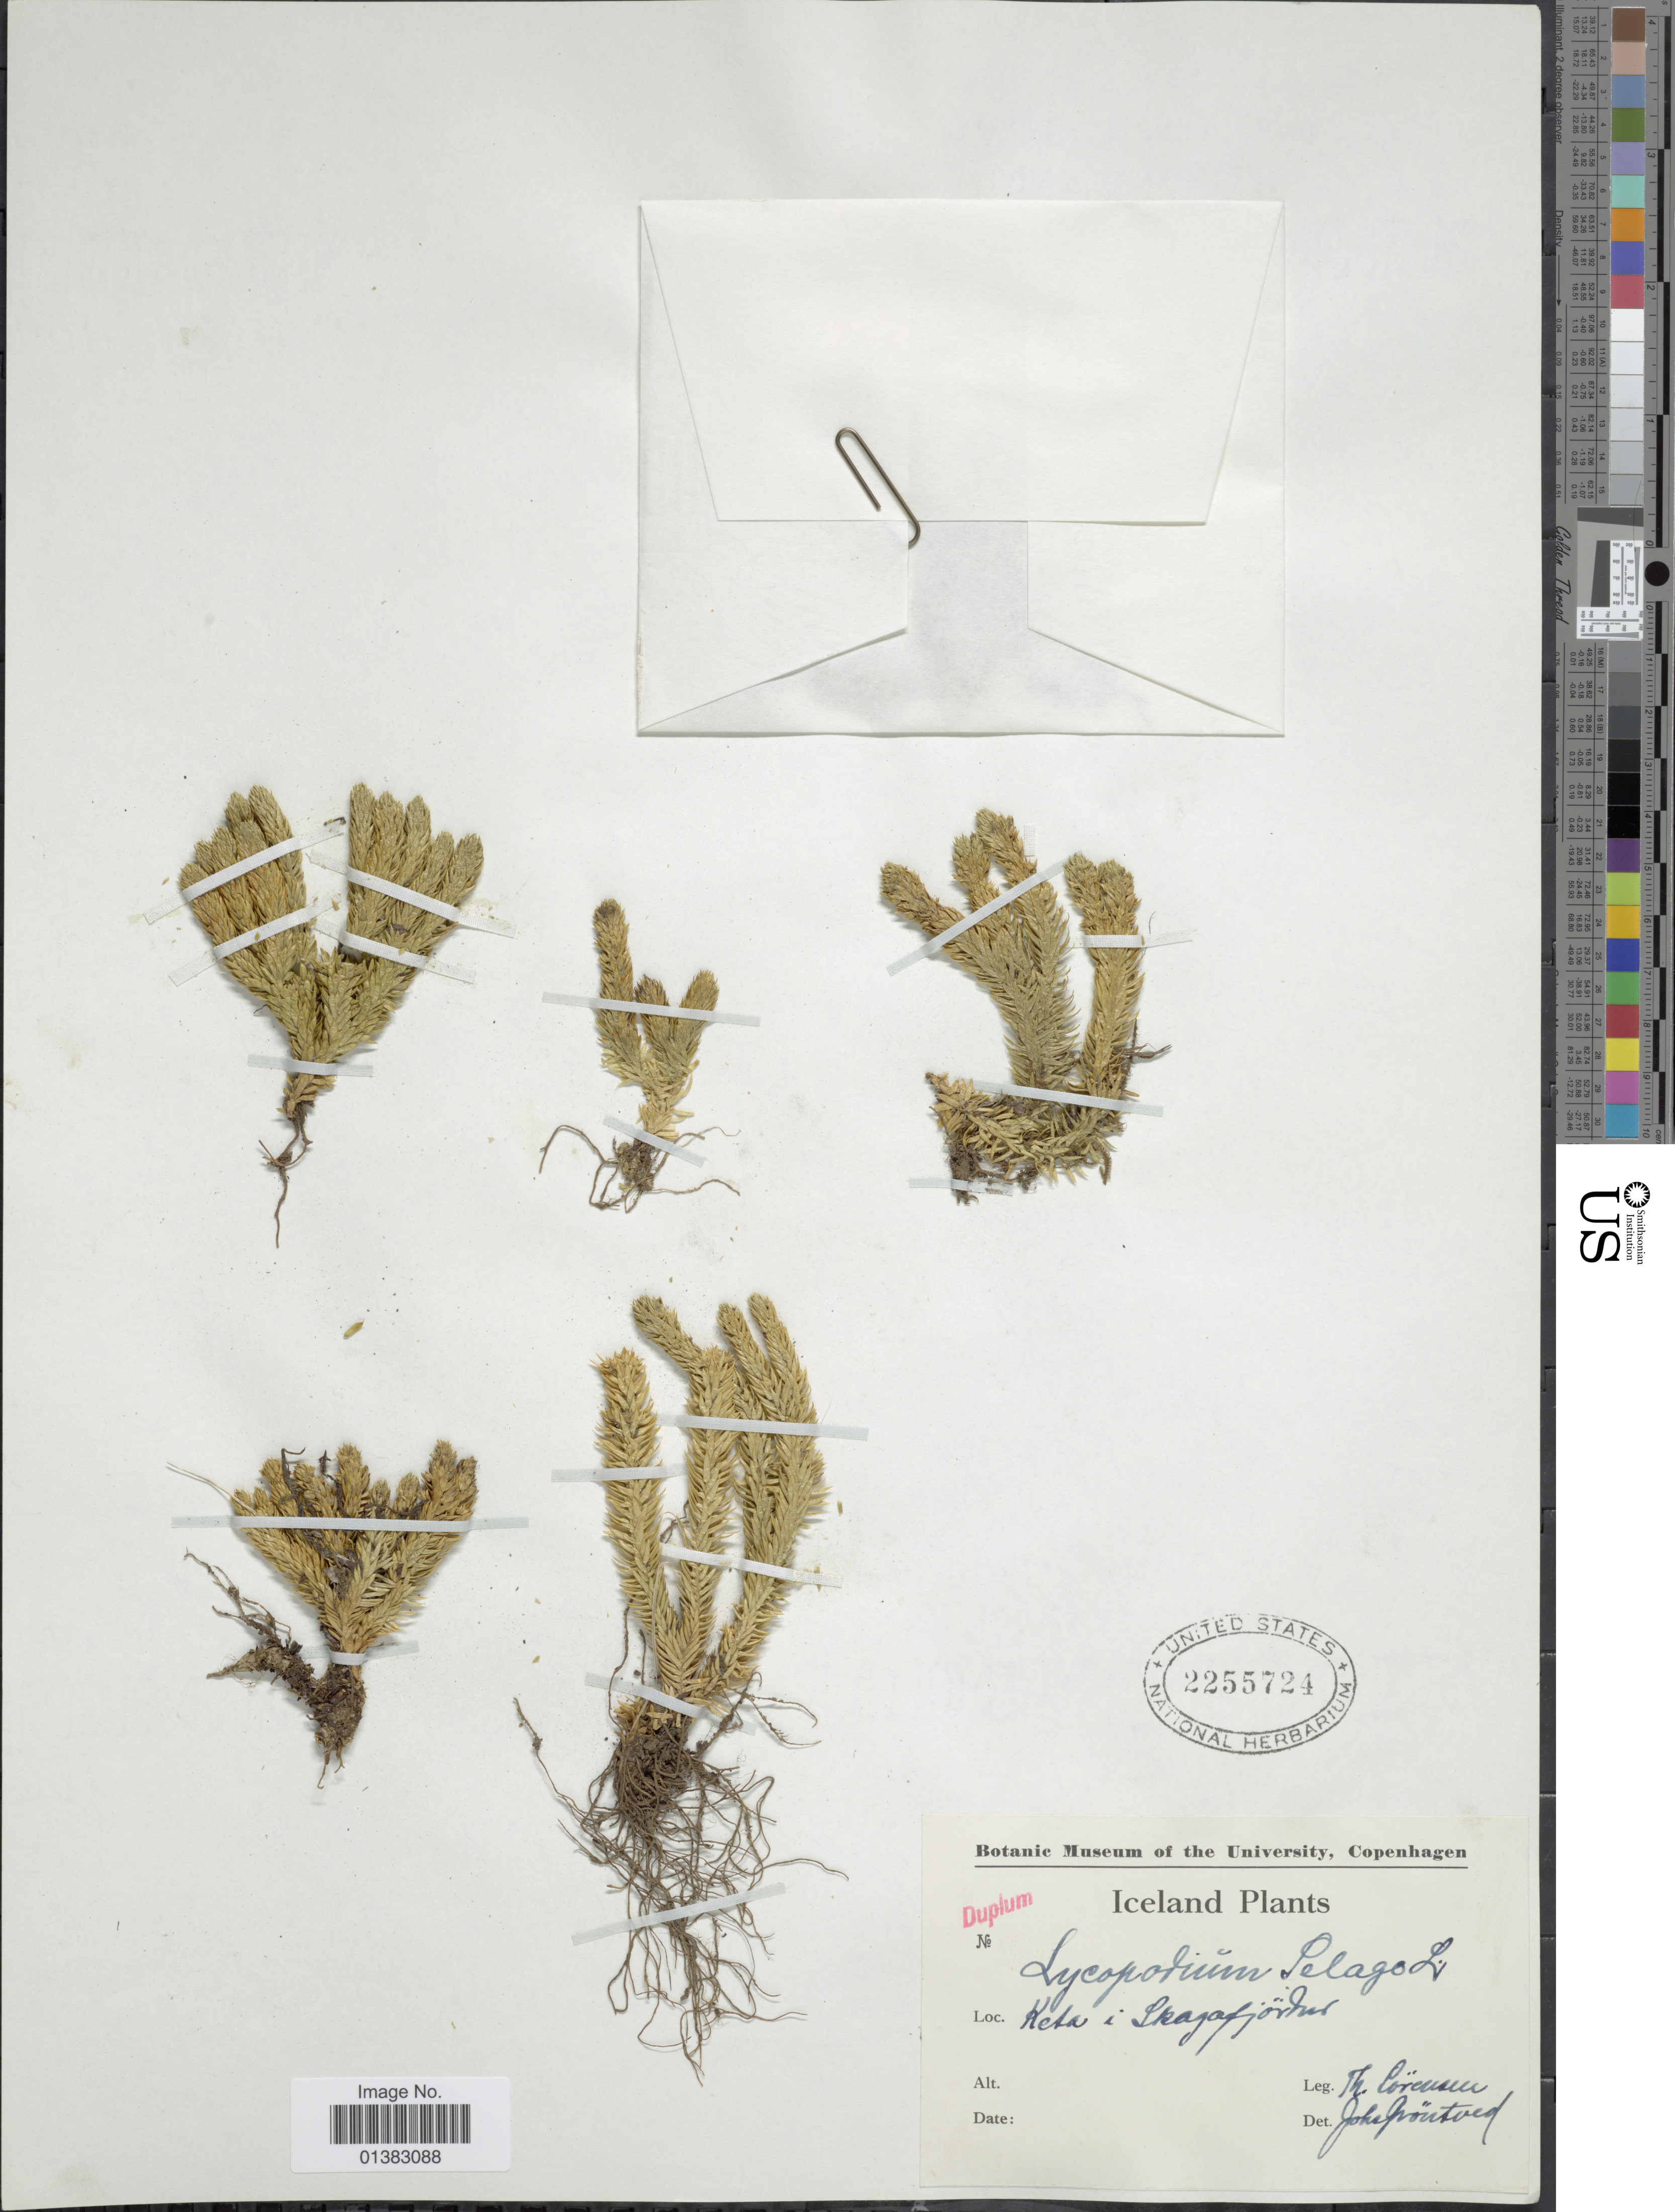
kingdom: Plantae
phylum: Tracheophyta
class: Lycopodiopsida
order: Lycopodiales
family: Lycopodiaceae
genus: Huperzia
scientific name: Huperzia selago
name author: (L.) Bernh. ex Schrank & Mart.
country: Iceland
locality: Keta i Skagafjörður.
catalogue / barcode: US 2255724